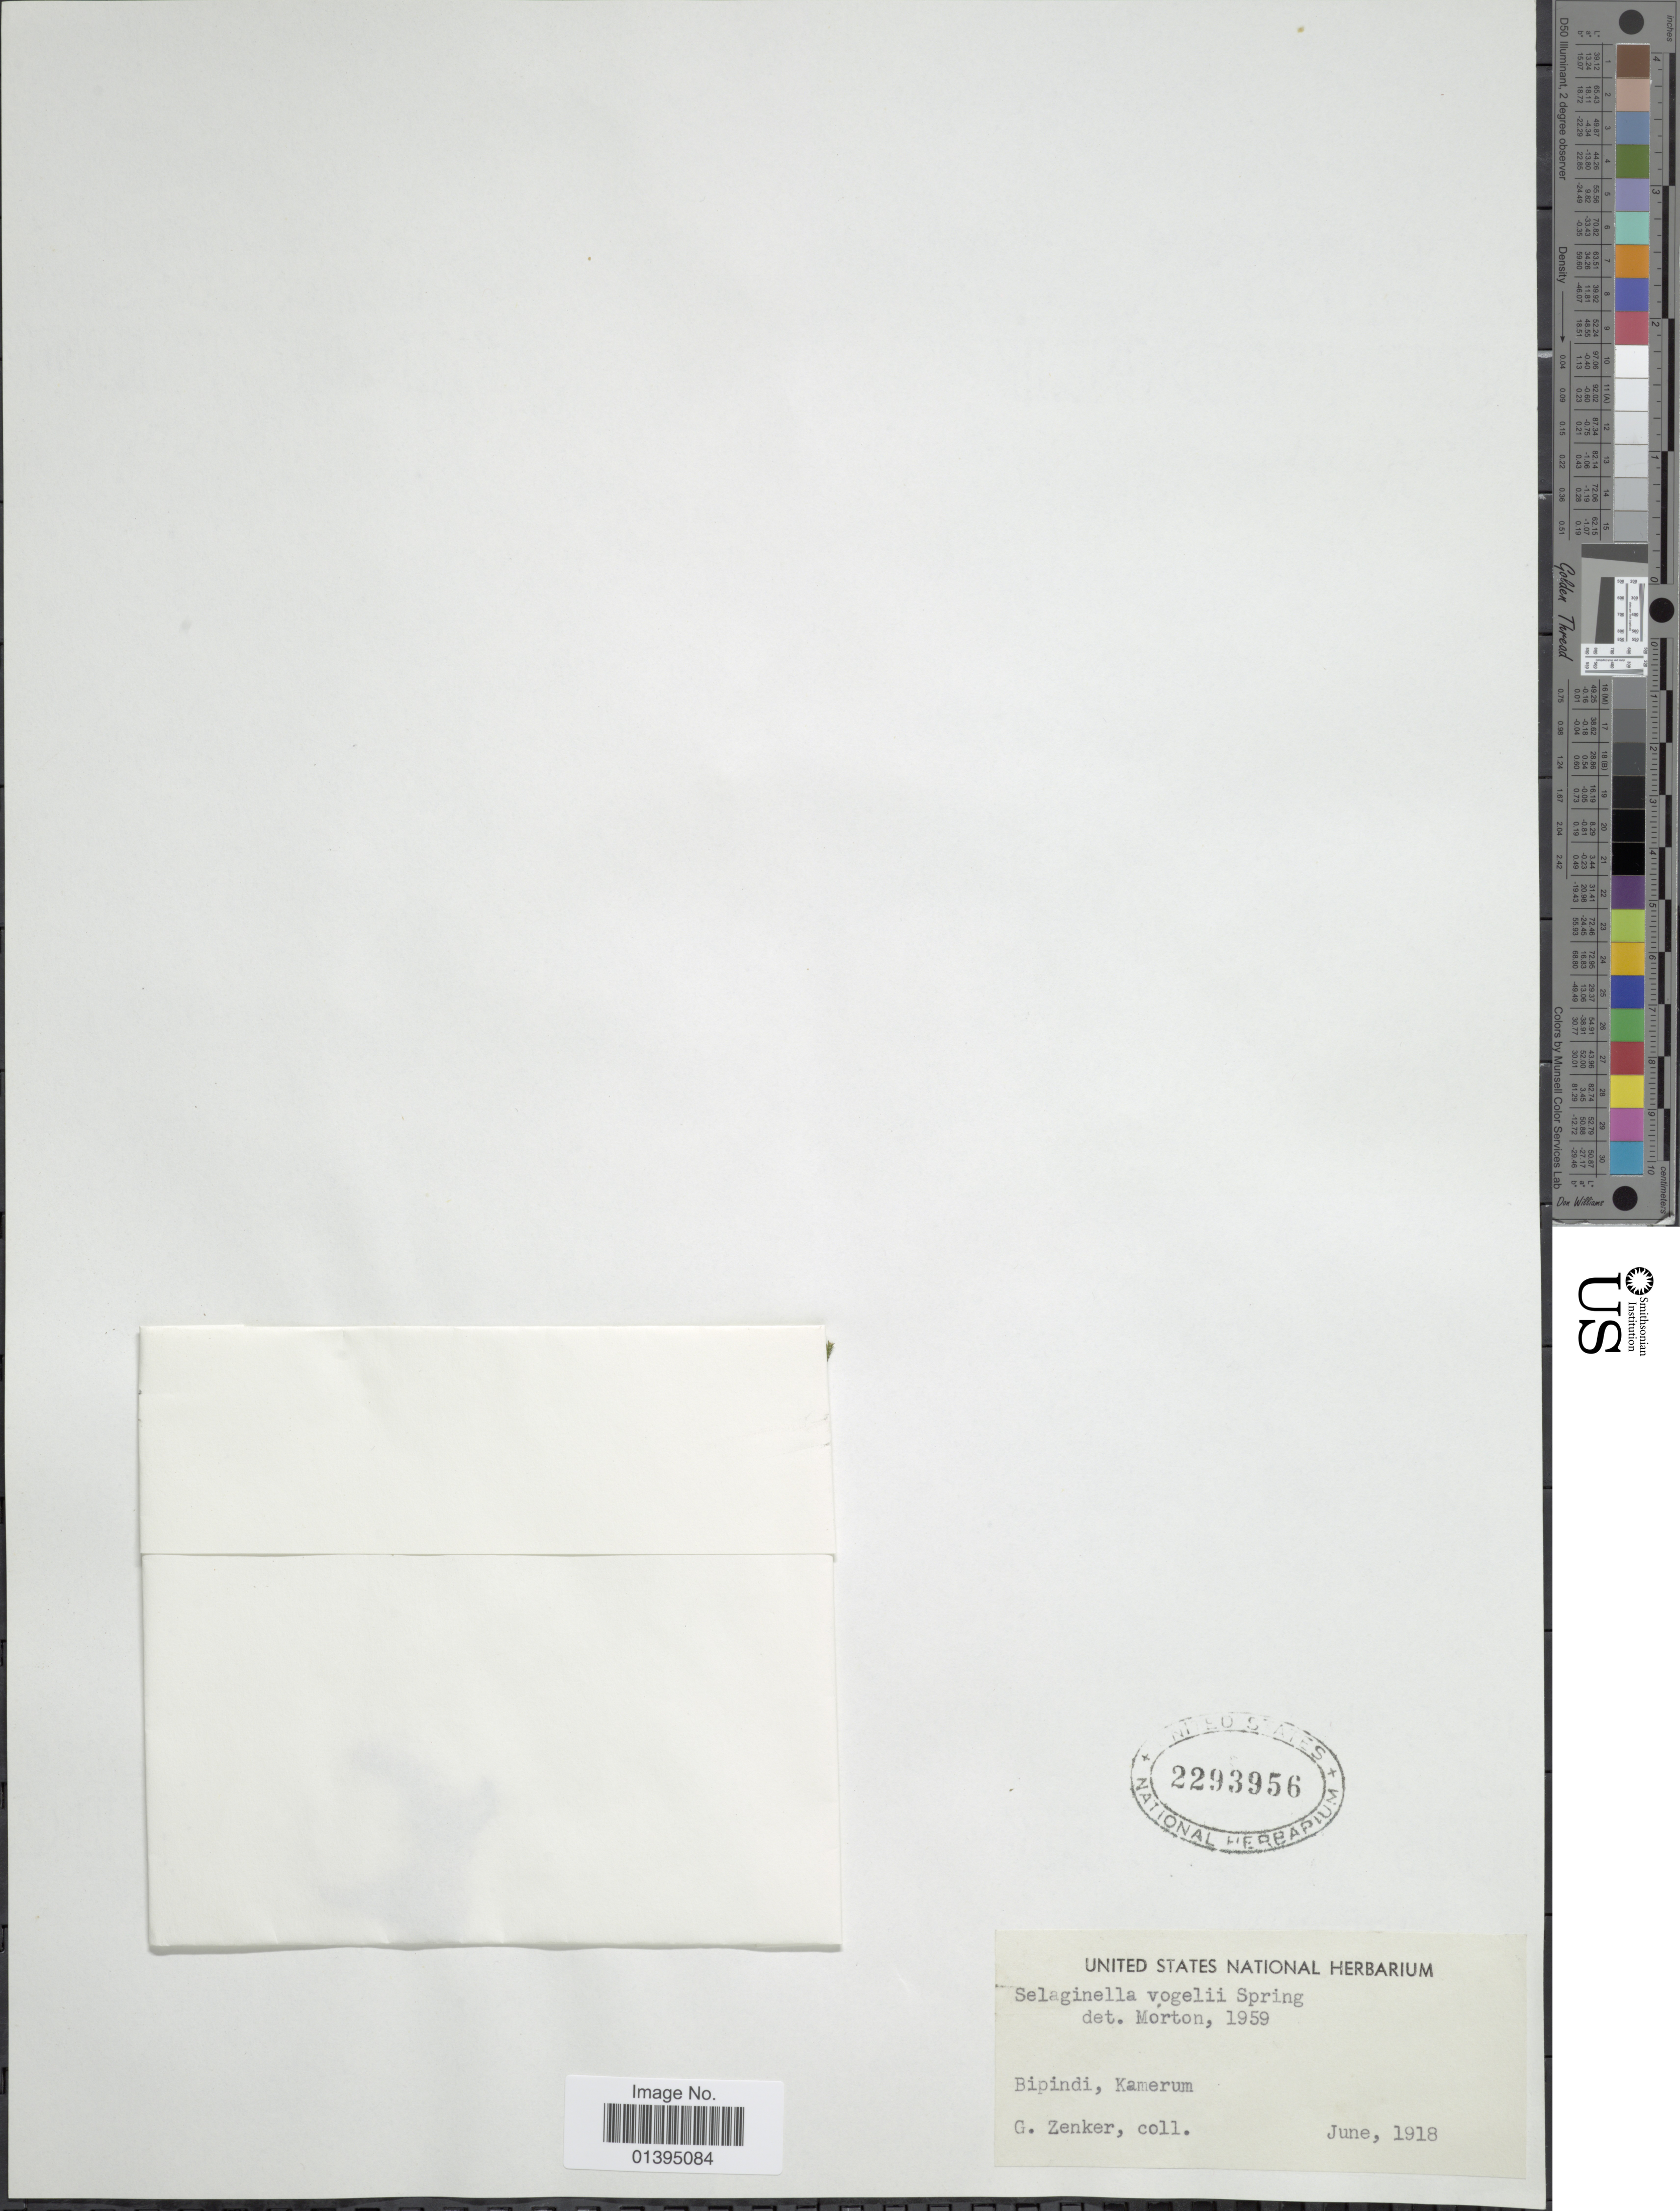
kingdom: Plantae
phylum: Tracheophyta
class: Lycopodiopsida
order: Selaginellales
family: Selaginellaceae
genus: Selaginella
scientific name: Selaginella vogelii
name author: Spring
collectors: G. A. Zenker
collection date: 1918-06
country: Cameroon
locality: Bipinde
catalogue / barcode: US 2293956